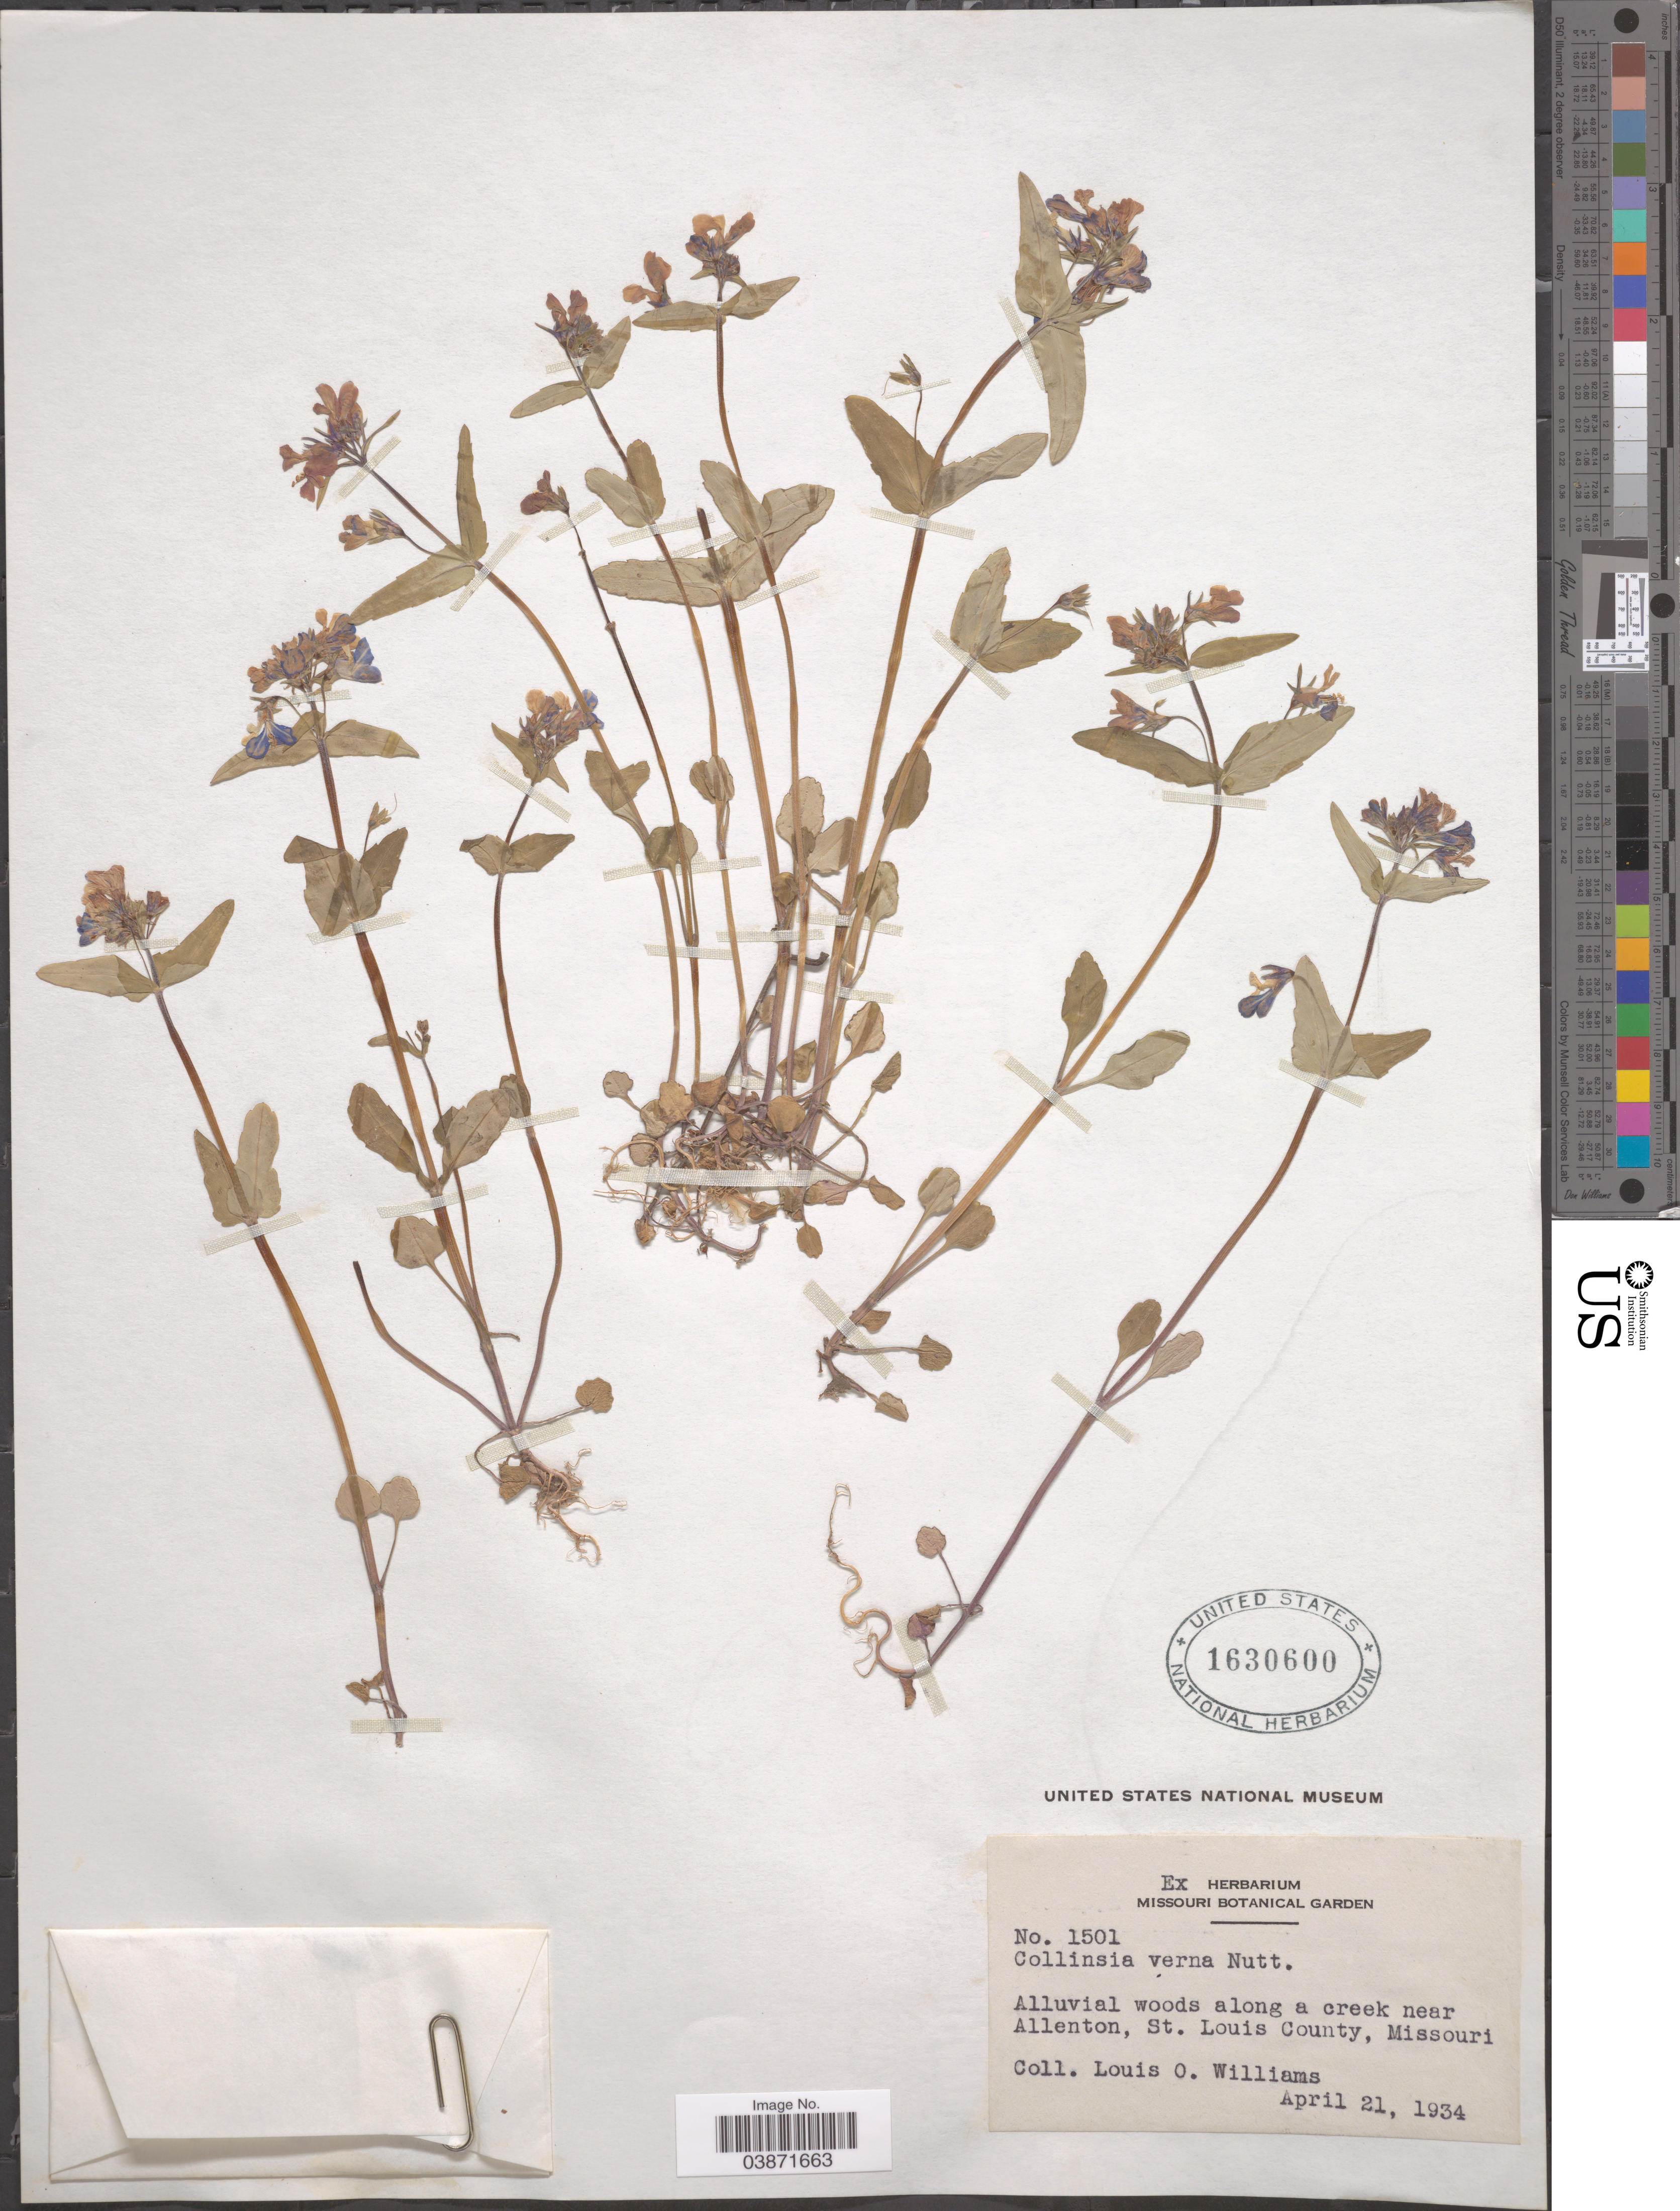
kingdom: Plantae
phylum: Tracheophyta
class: Magnoliopsida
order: Lamiales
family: Plantaginaceae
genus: Collinsia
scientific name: Collinsia verna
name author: Nutt.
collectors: L. O. Williams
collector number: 1501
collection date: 1934-04-21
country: United States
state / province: Missouri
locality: Alluvial woods along a creek near Allenton, St. Louis County.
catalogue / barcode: US 1630600